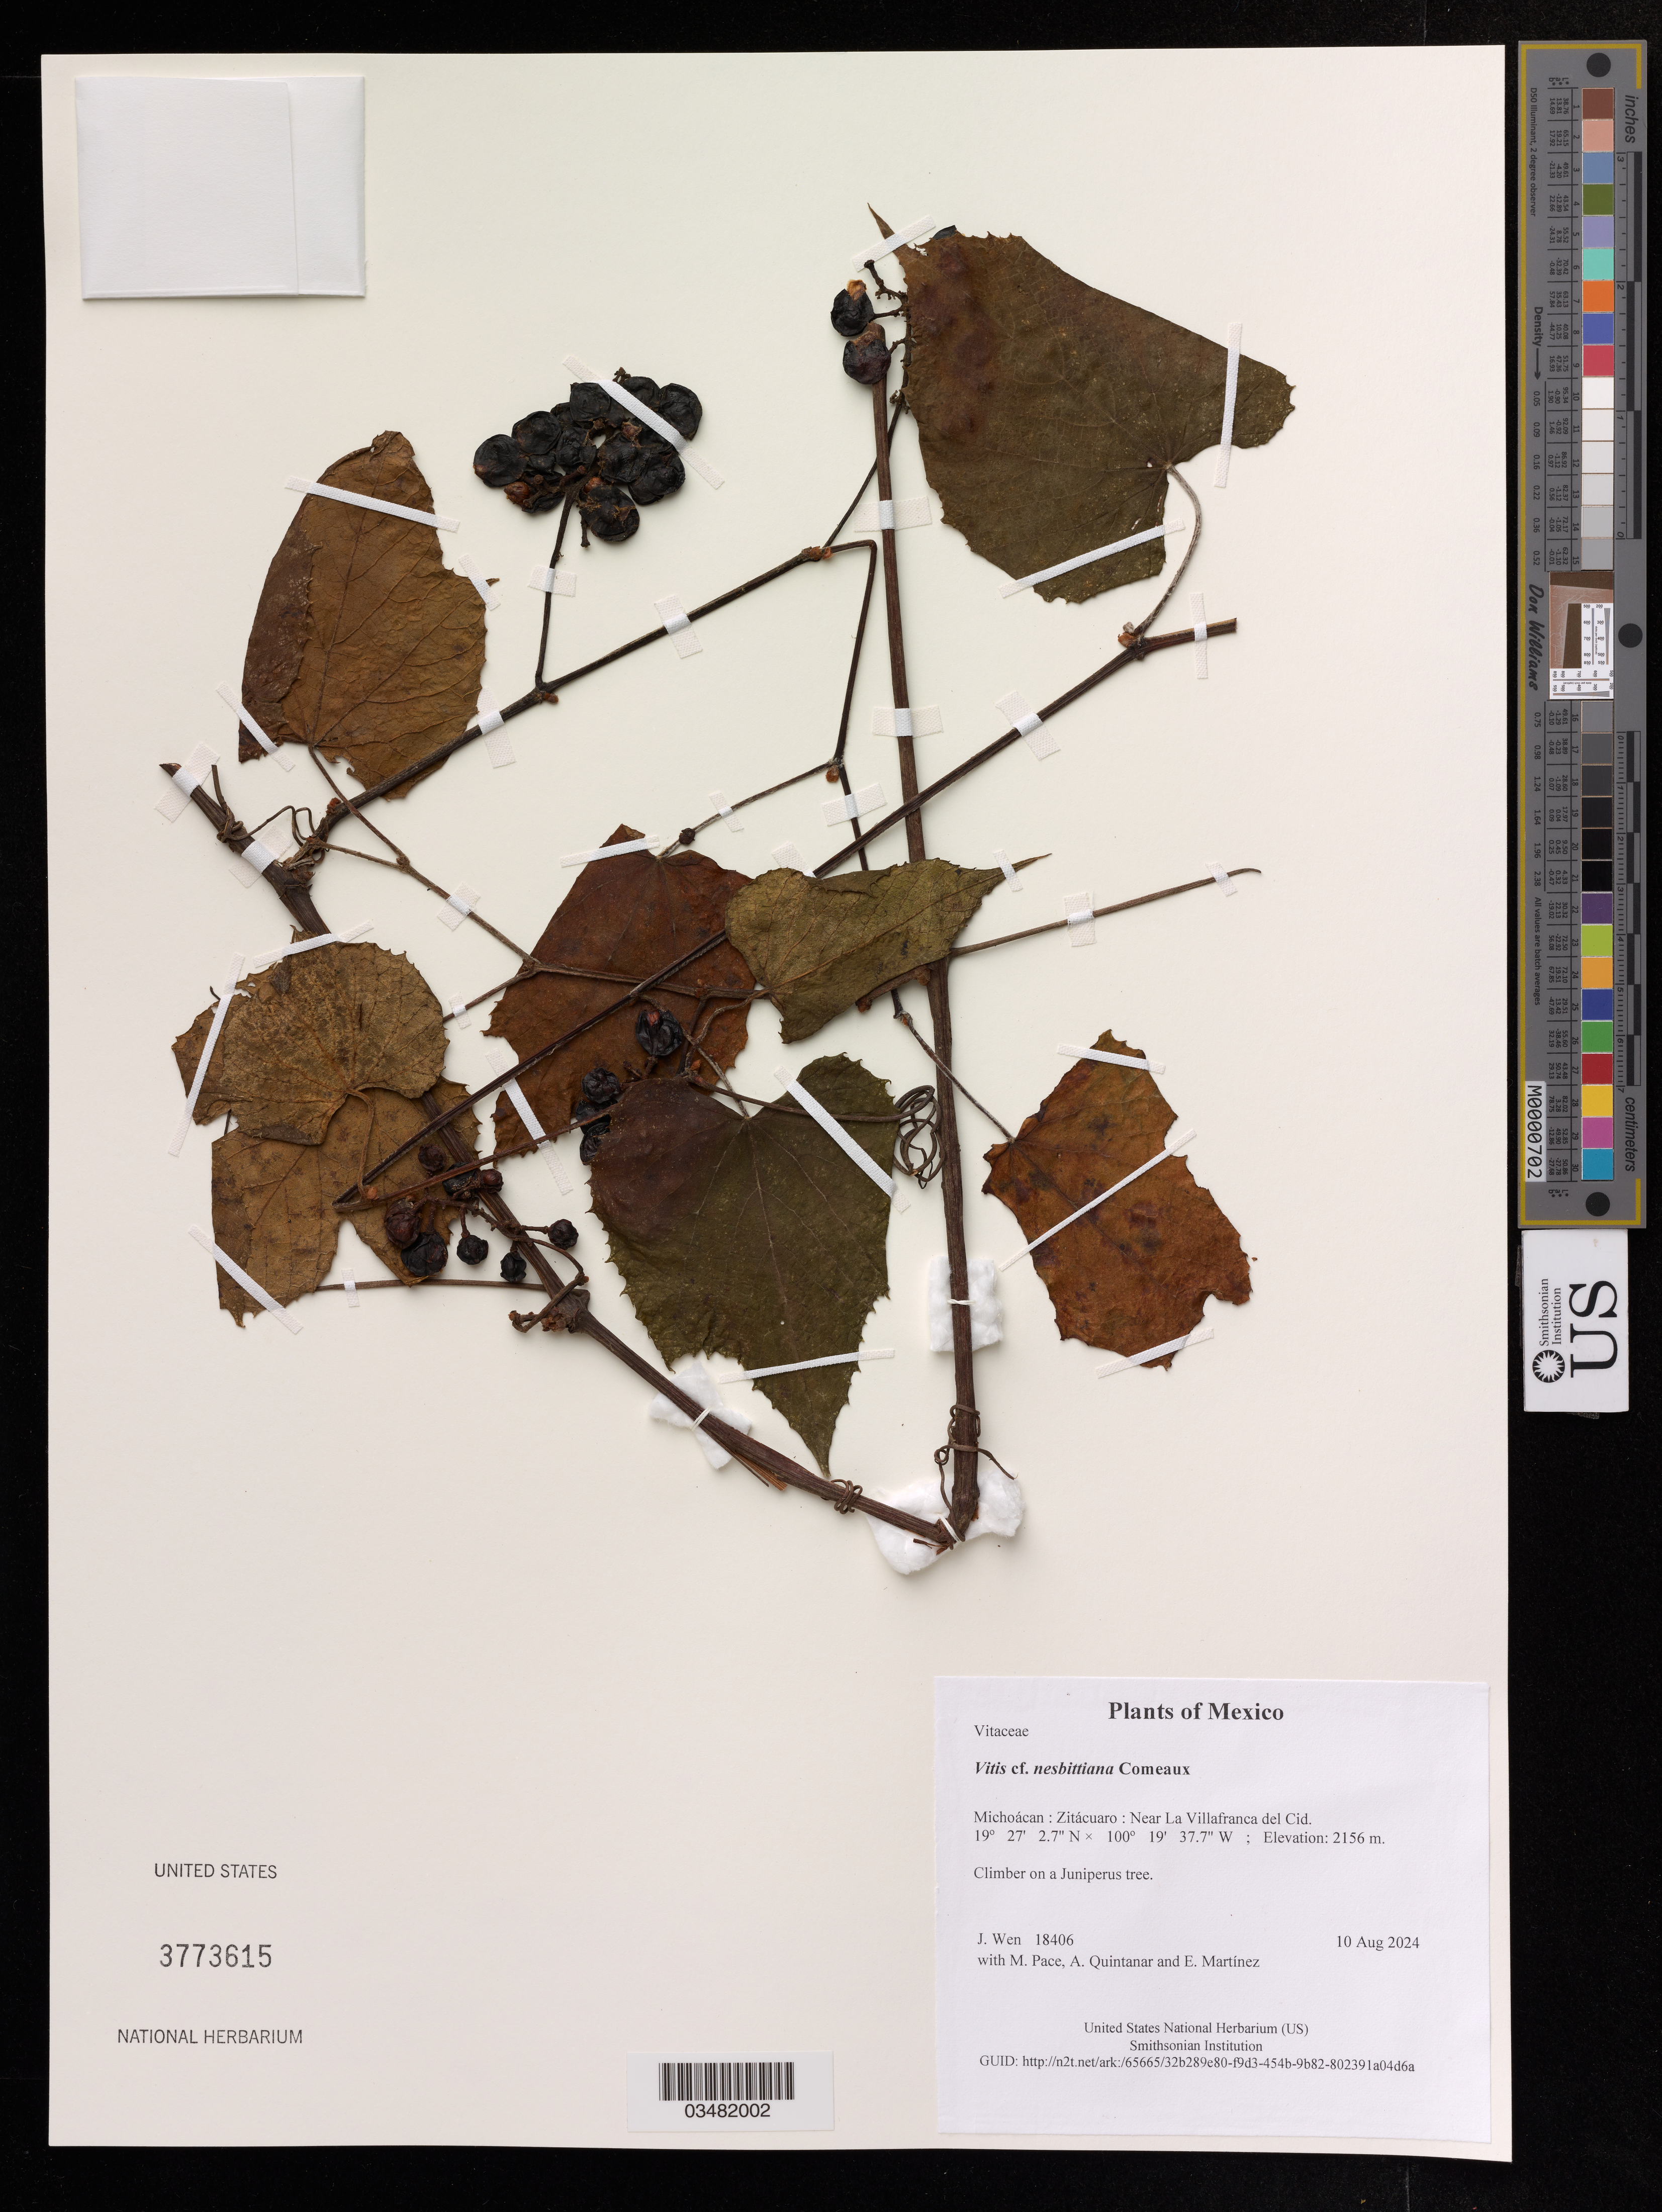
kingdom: Plantae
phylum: Tracheophyta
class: Magnoliopsida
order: Vitales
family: Vitaceae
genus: Vitis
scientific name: Vitis nesbittiana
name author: Comeaux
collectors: J. Wen, M. Pace, A. Quintanar & E. Martinez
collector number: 18406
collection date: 2024-08-10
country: Mexico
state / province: Michoácan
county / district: Zitácuaro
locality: Near La Villafranca del Cid.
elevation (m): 2156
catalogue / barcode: US 3773615